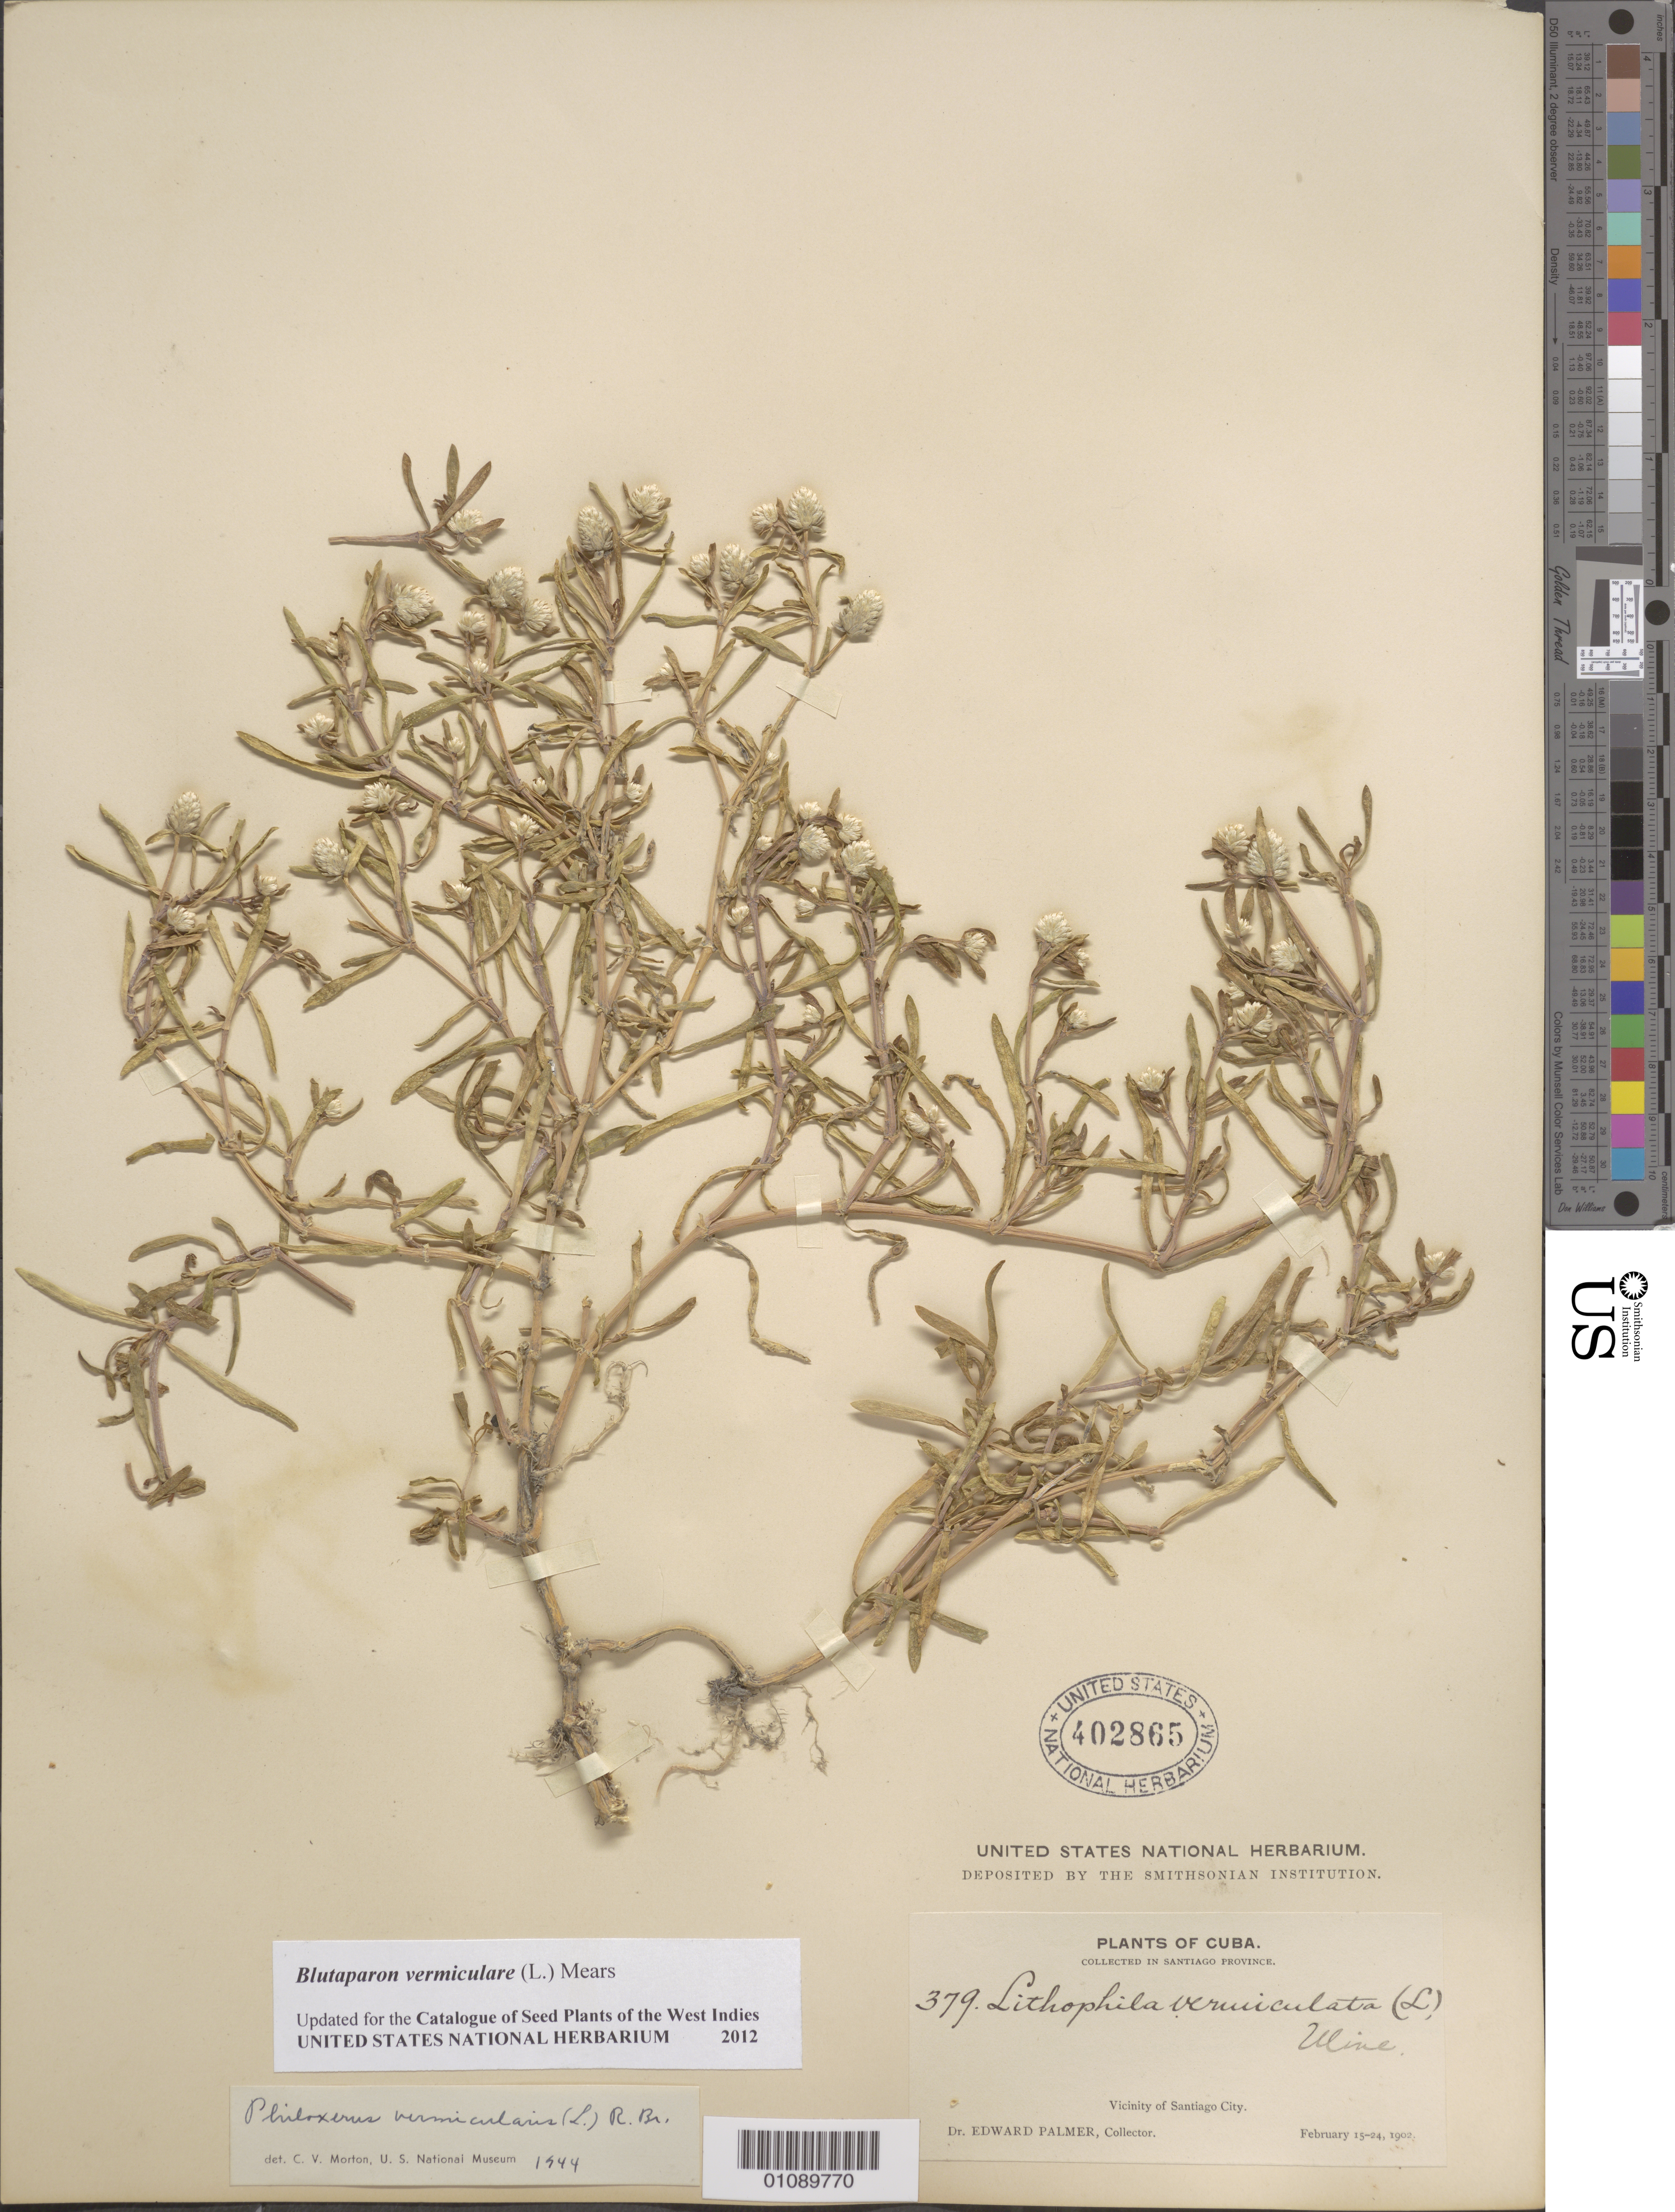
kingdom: Plantae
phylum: Tracheophyta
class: Magnoliopsida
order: Caryophyllales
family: Amaranthaceae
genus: Gomphrena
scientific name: Gomphrena vermicularis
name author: L.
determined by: Strong, Mark T., (BOT), Smithsonian Institution - National Museum of Natural History (UNITED STATES)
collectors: E. Palmer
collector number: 379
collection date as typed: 15 Feb 1902 to 24 Feb 1902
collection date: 1902-02-15/1902-02-24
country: Cuba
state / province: Santiago de Cuba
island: Cuba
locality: vicinity of Santiago City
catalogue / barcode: US 402865